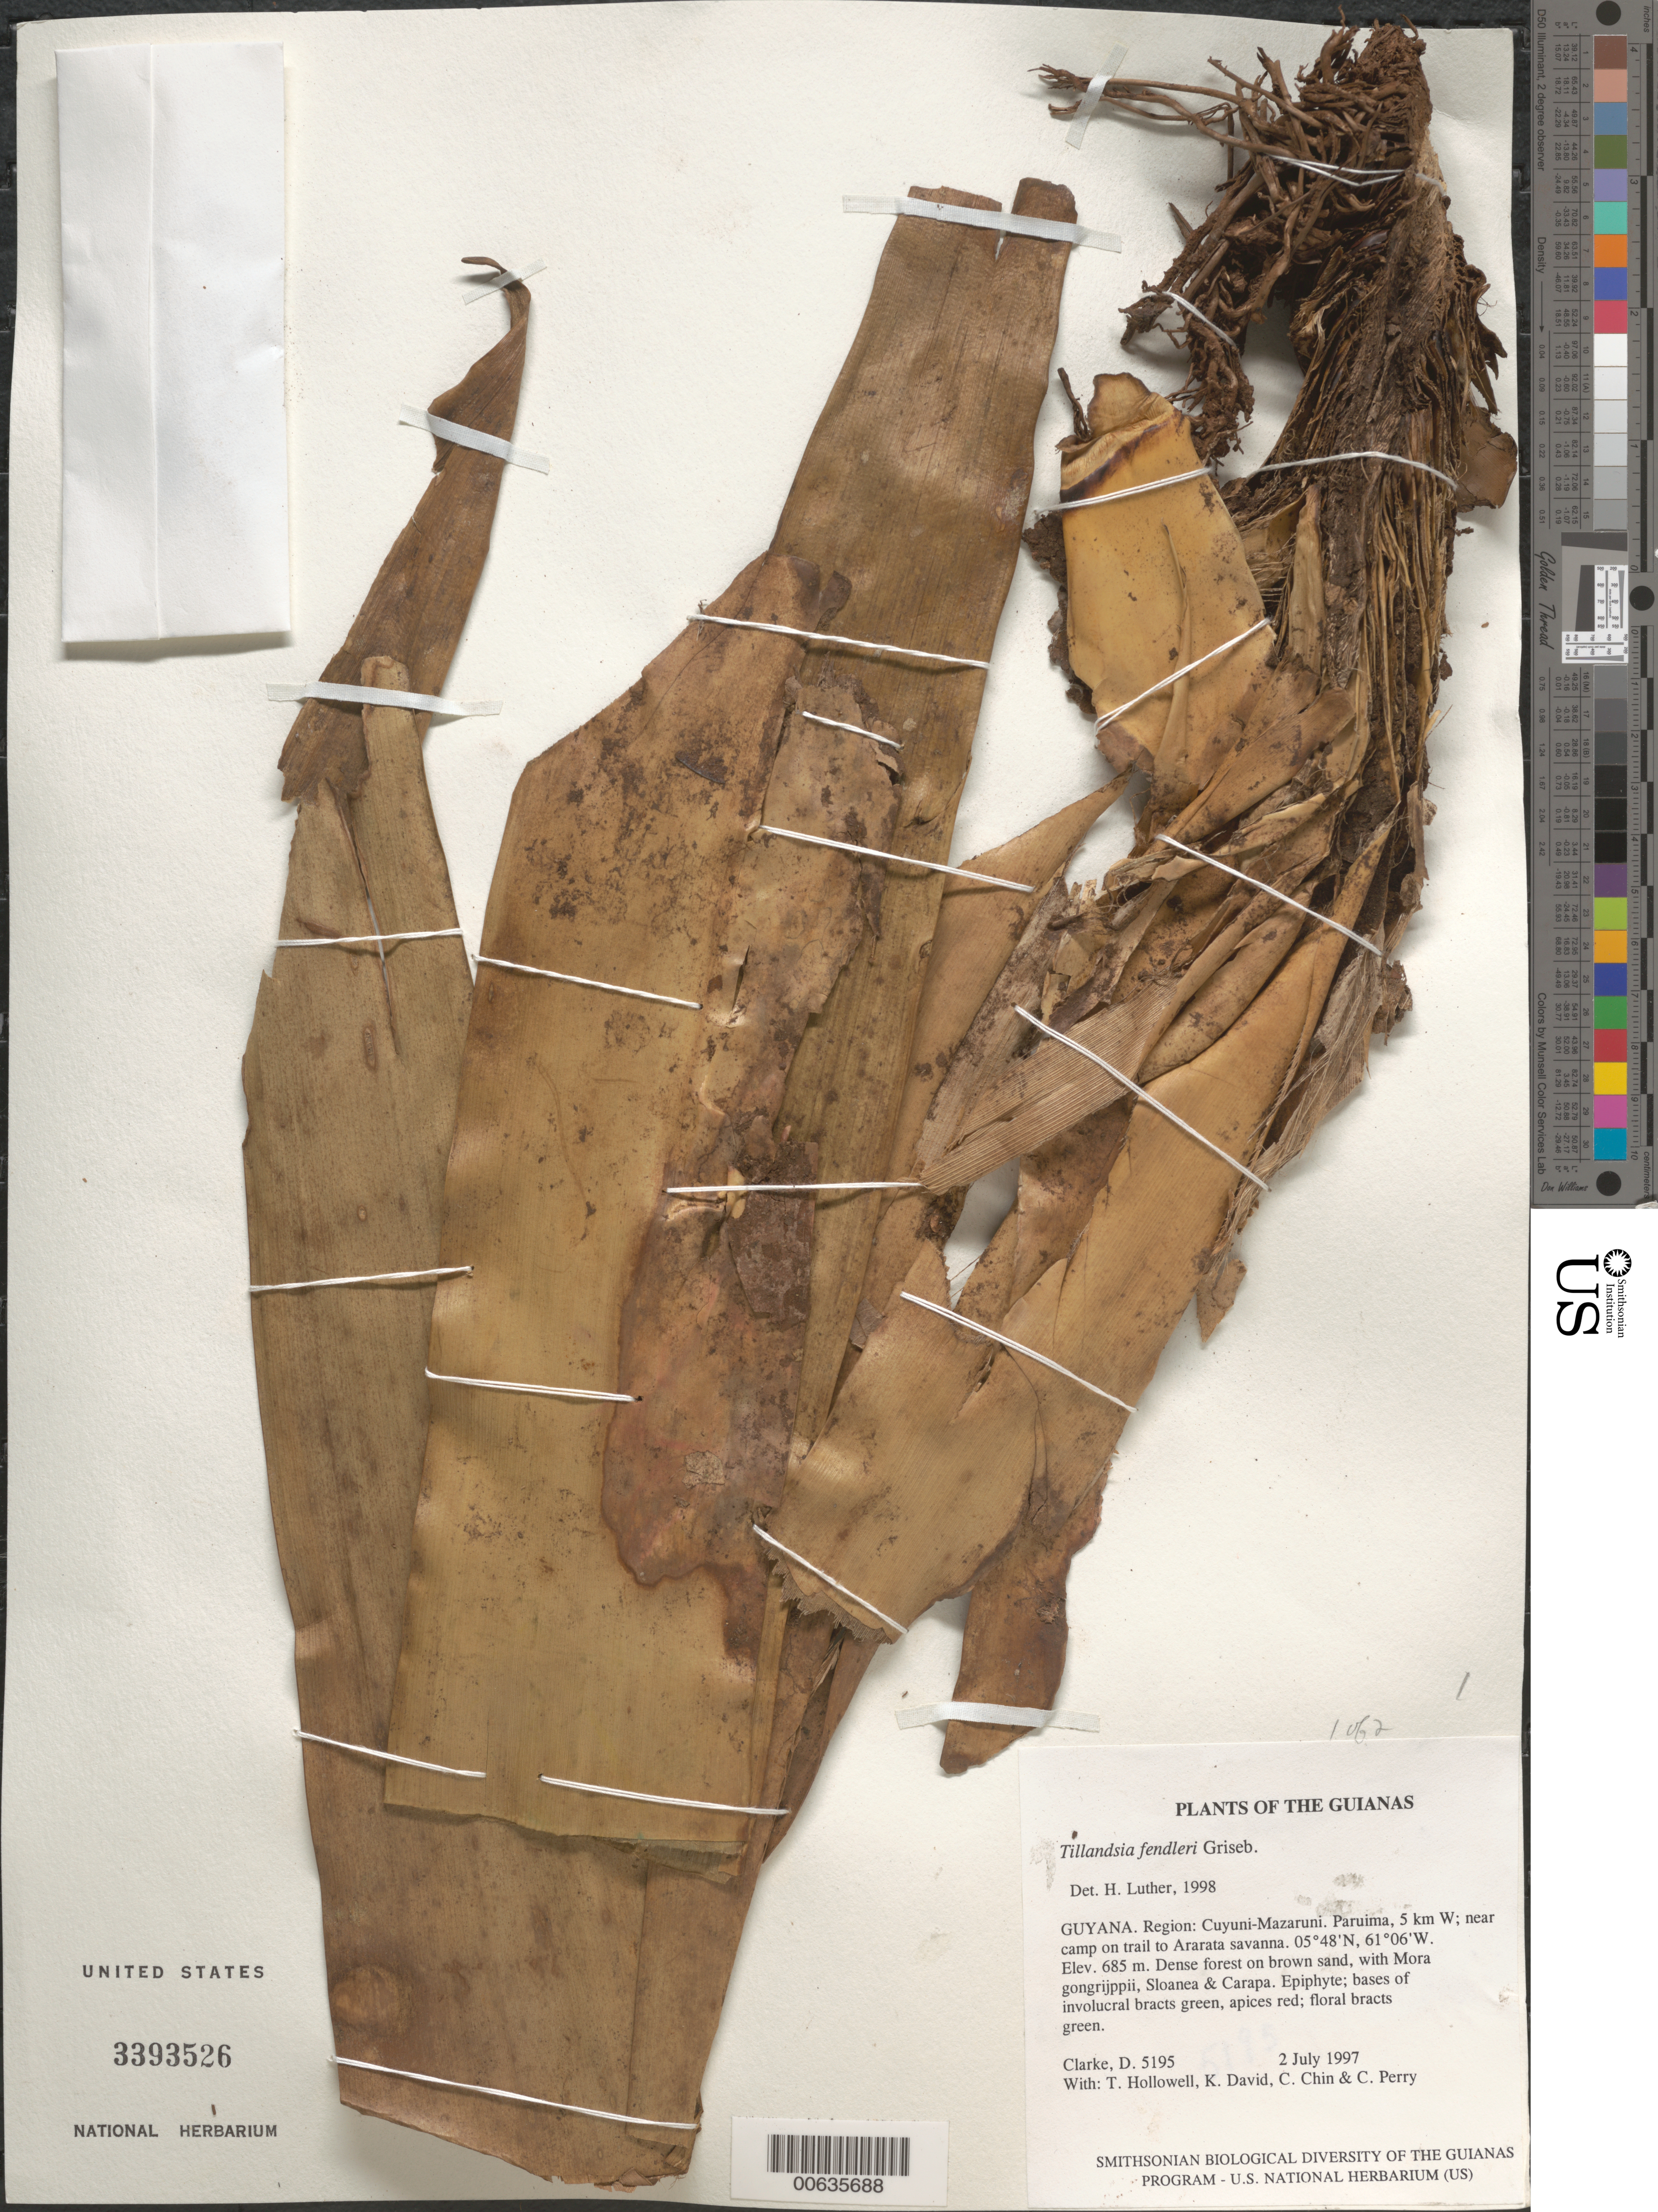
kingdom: Plantae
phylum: Tracheophyta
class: Liliopsida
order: Poales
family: Bromeliaceae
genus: Tillandsia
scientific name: Tillandsia fendleri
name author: Griseb.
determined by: Luther, Harry E.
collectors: H. D. Clarke, T. Hollowell, K. David, C. Chin & C. Perry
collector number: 5195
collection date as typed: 2 July 1997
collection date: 1997-07-02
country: Guyana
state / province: Cuyuni-Mazaruni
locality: Paruima, 5 km W; near camp on trail to Ararata savanna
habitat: Dense forest on brown sand, with Mora gongrijppii, Sloanea & Carapa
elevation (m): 685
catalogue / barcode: US 3393526